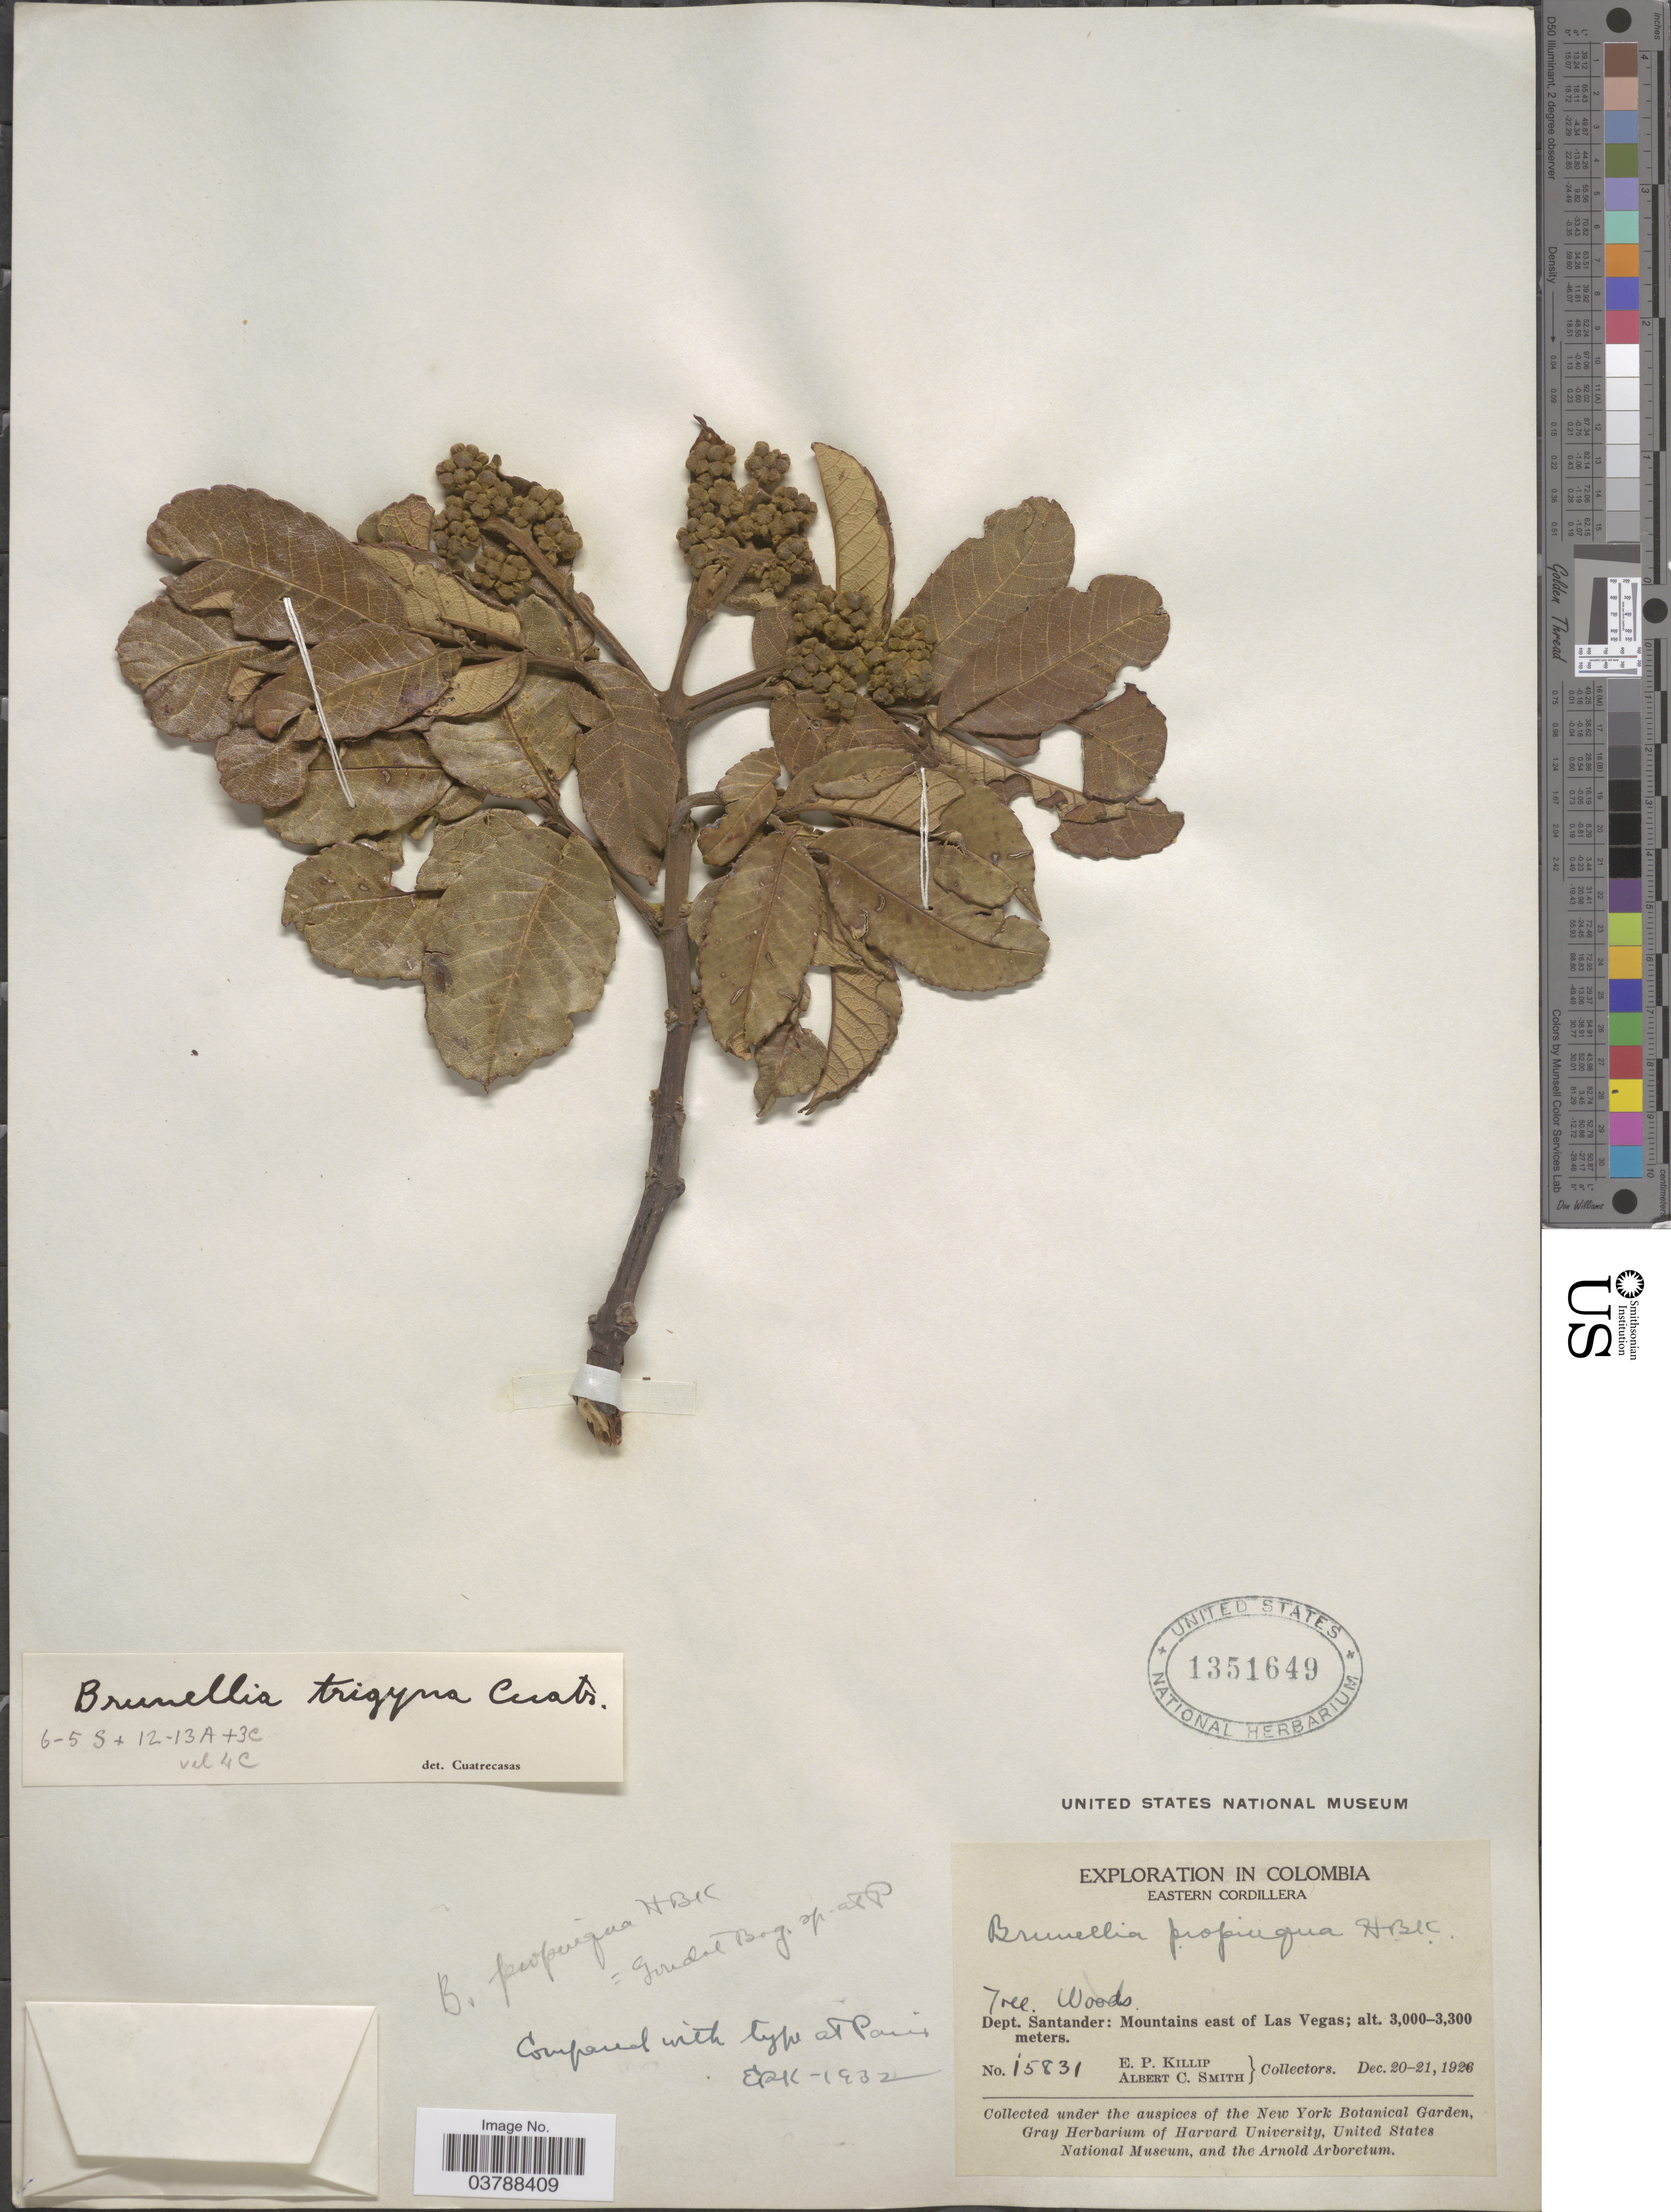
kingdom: Plantae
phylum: Tracheophyta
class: Magnoliopsida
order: Oxalidales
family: Brunelliaceae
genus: Brunellia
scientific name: Brunellia trigyna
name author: Cuatrec.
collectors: E. P. Killip & A. C. Smith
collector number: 15831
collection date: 1926-12-20/1926-12-21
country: Colombia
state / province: Santander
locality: Eastern Cordillera. Dept. Santander: Mountains east of Las Vegas.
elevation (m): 3000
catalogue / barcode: US 1351649